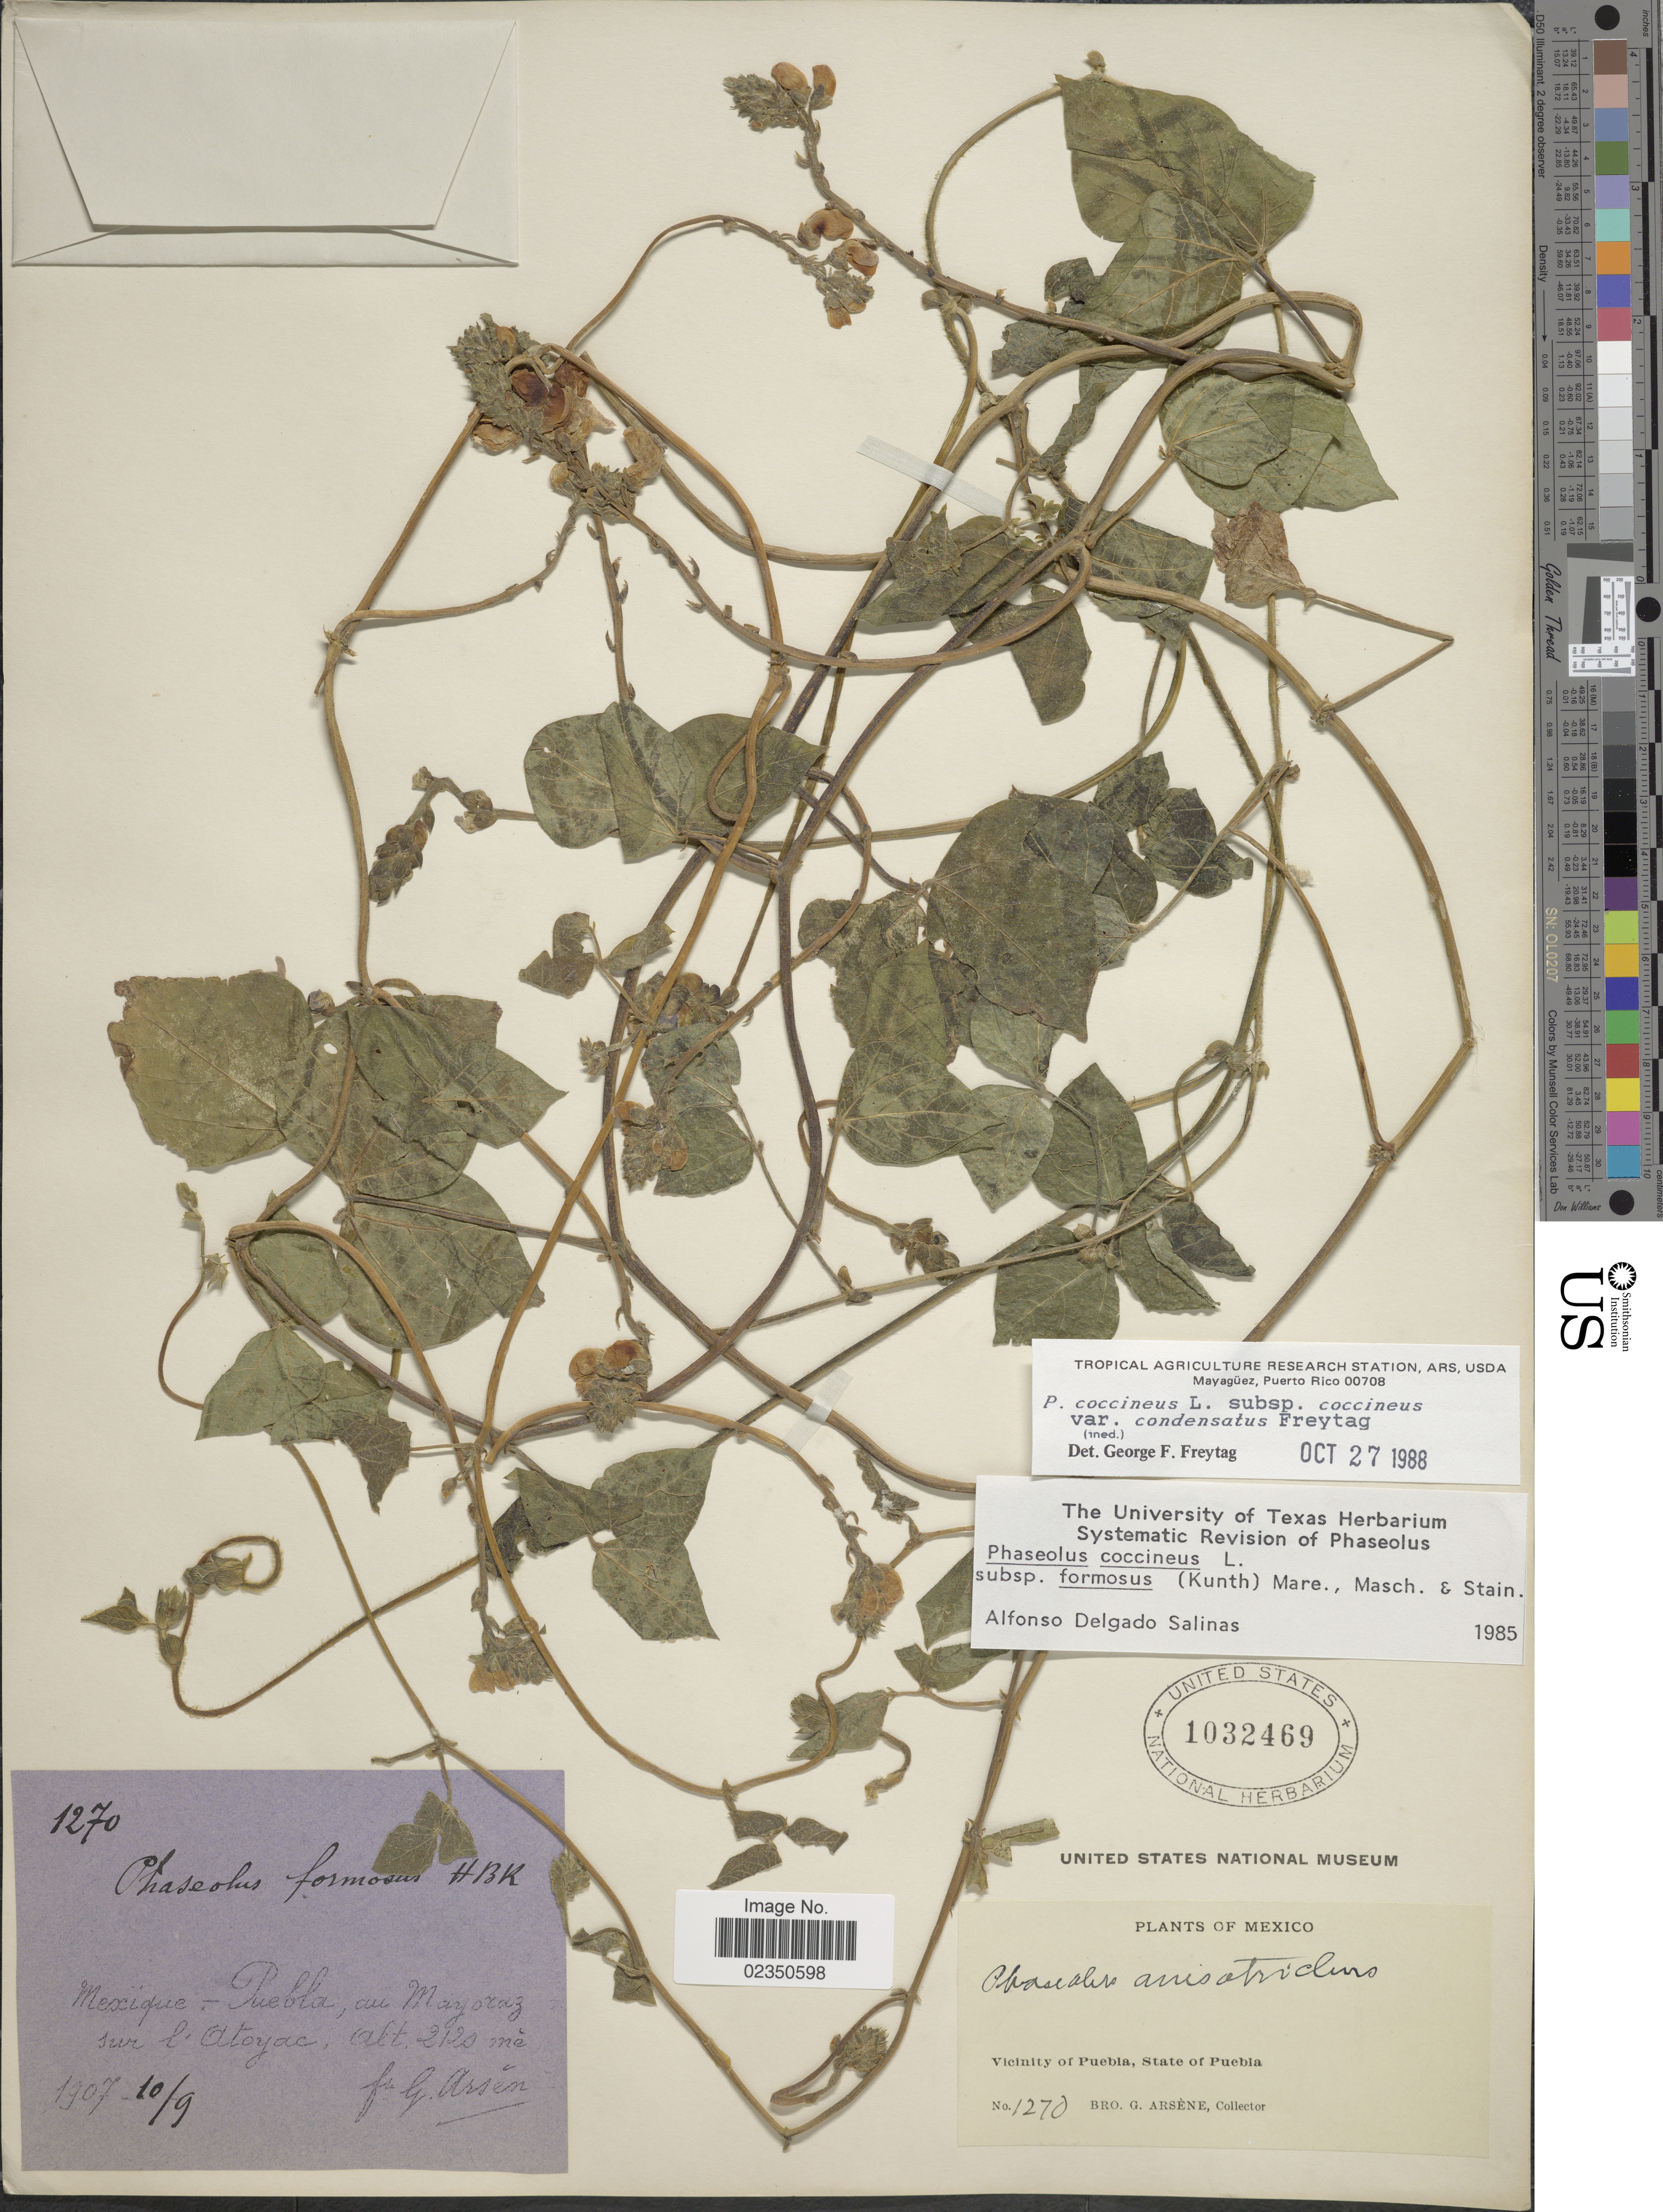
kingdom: Plantae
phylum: Tracheophyta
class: Magnoliopsida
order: Fabales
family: Fabaceae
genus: Phaseolus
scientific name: Phaseolus coccineus var. condensatus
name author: Freytag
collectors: Bro. G. Arsène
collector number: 1270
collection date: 1907-09-10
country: Mexico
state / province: Puebla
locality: Au Mayoraz sur l'Atoyac [At Mayorazgo on the Atoyac]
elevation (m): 2120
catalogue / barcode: US 1032469